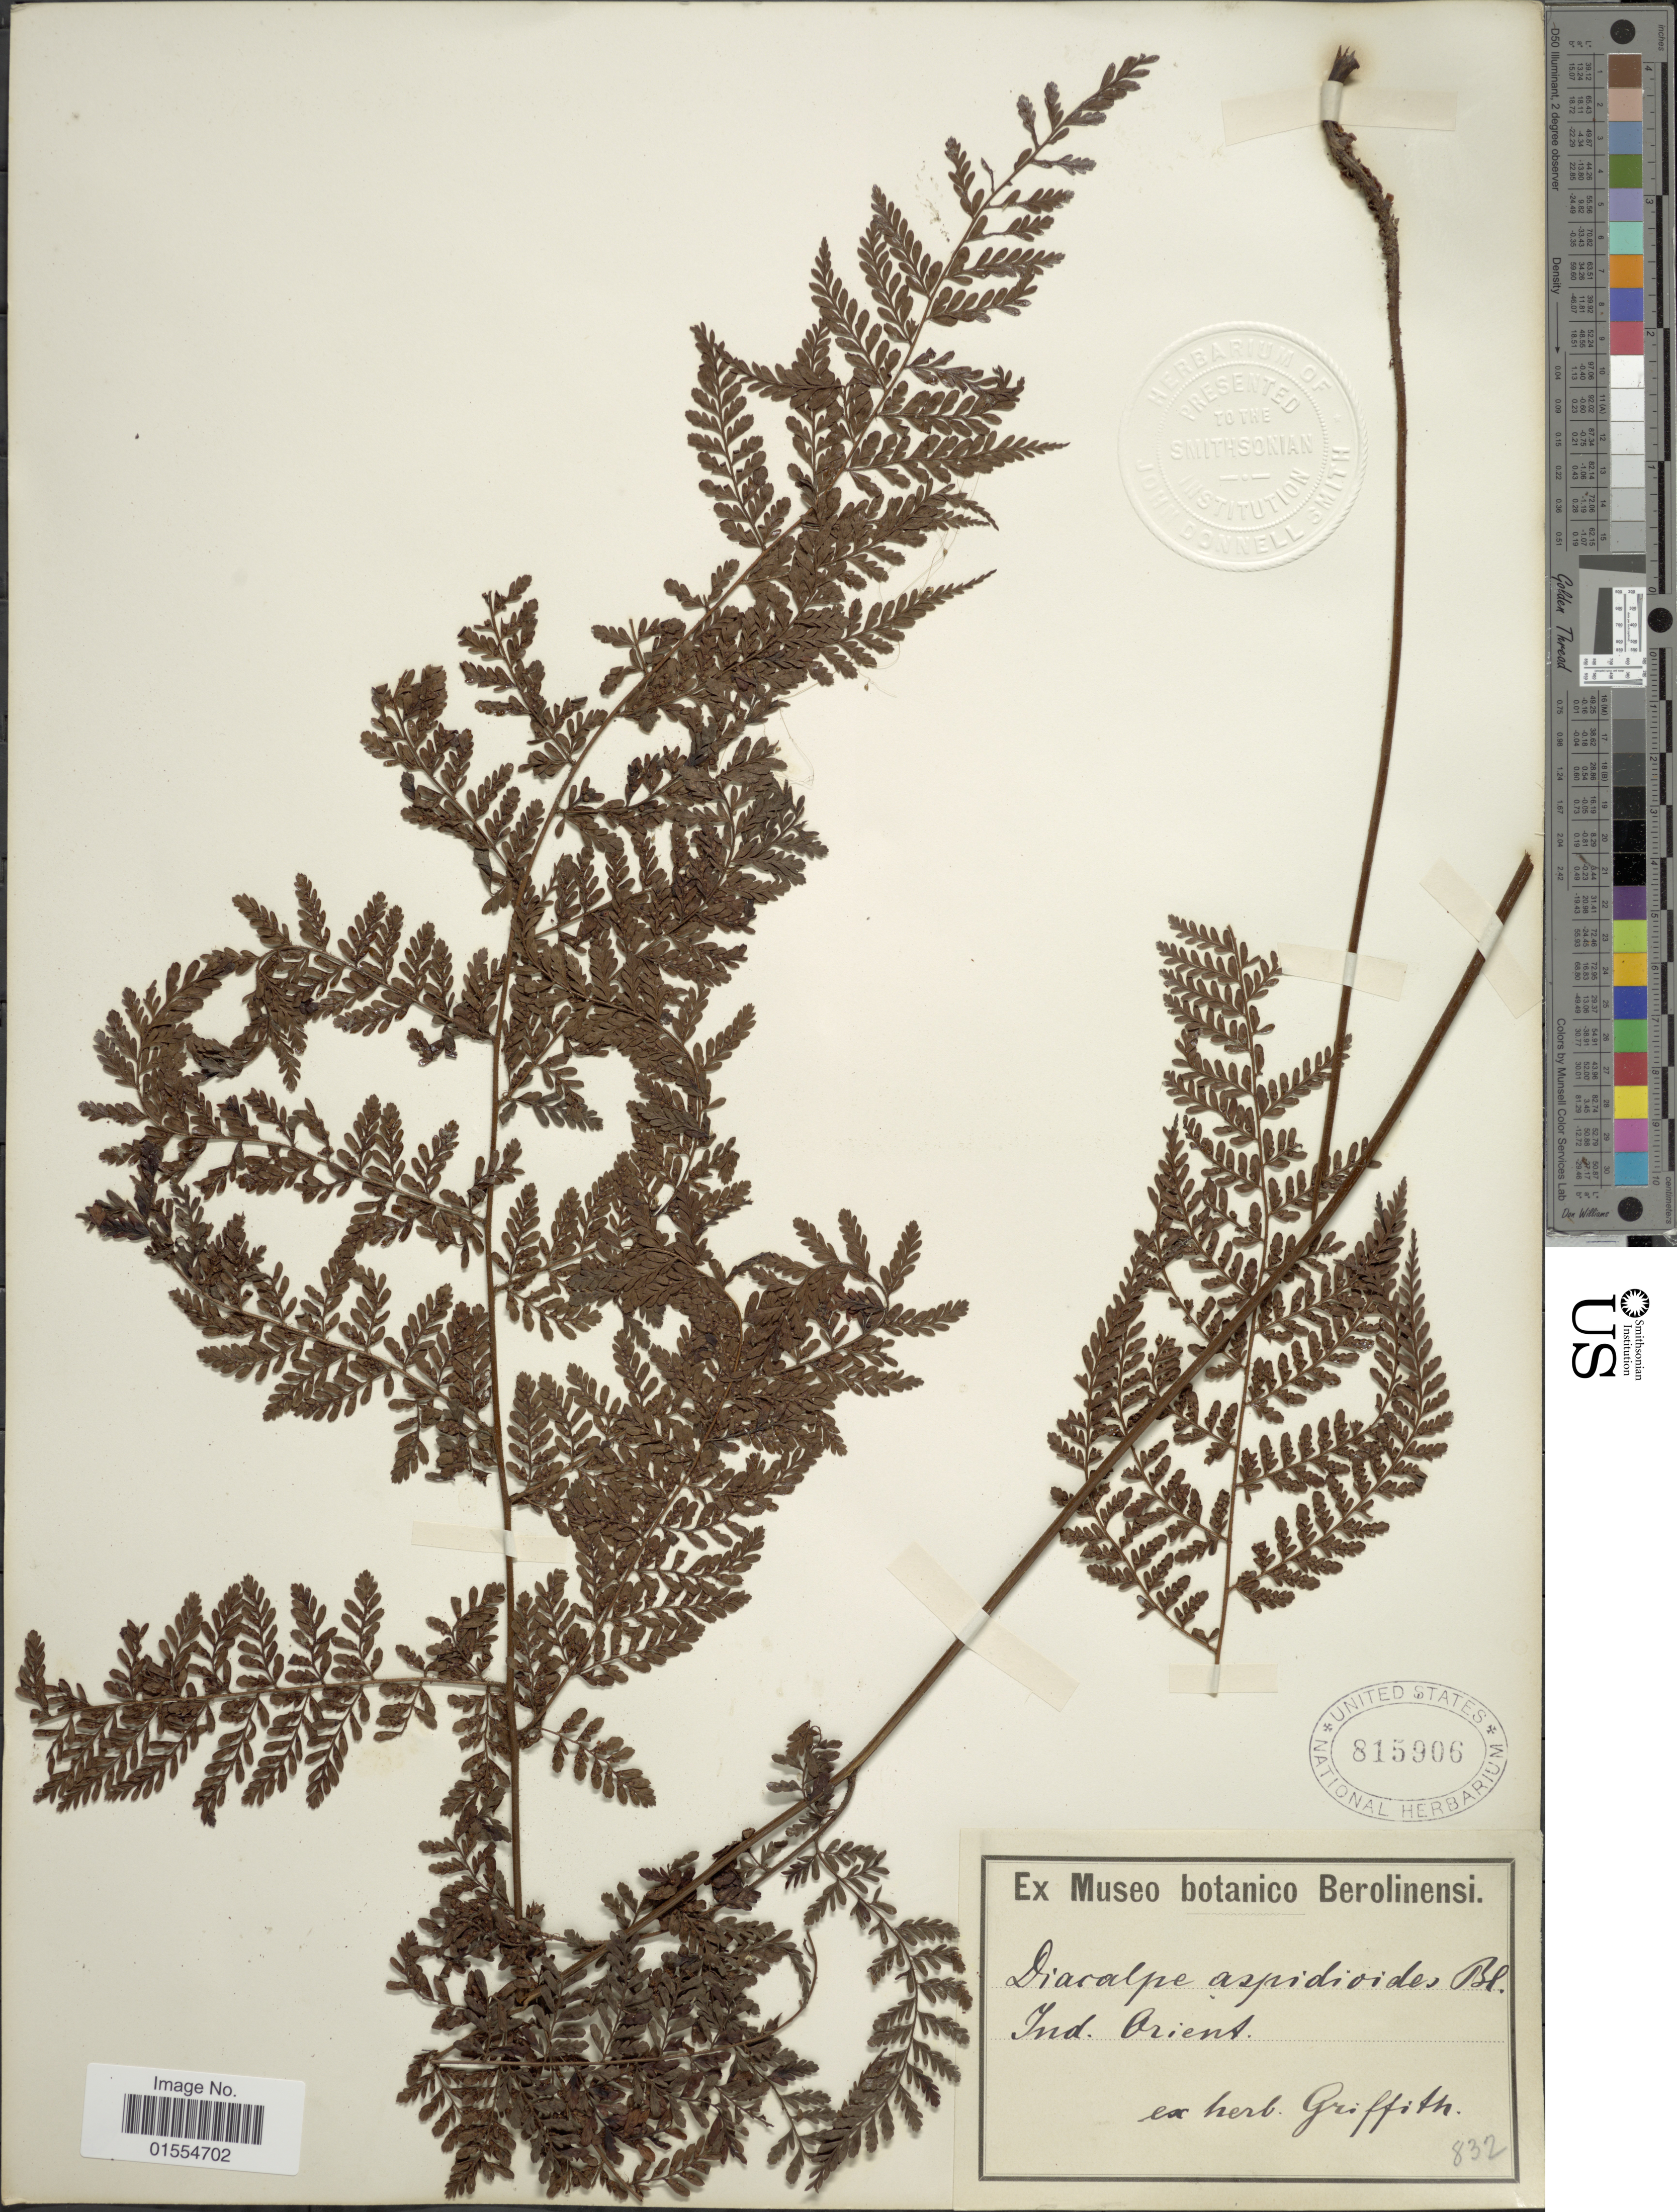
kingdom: Plantae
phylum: Tracheophyta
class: Polypodiopsida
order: Polypodiales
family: Dryopteridaceae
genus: Dryopteris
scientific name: Dryopteris pseudocaenopteris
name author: (Kunze) Li Bing Zhang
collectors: ex herb. Griffith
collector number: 832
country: India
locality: Ind. Orient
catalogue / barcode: US 815906